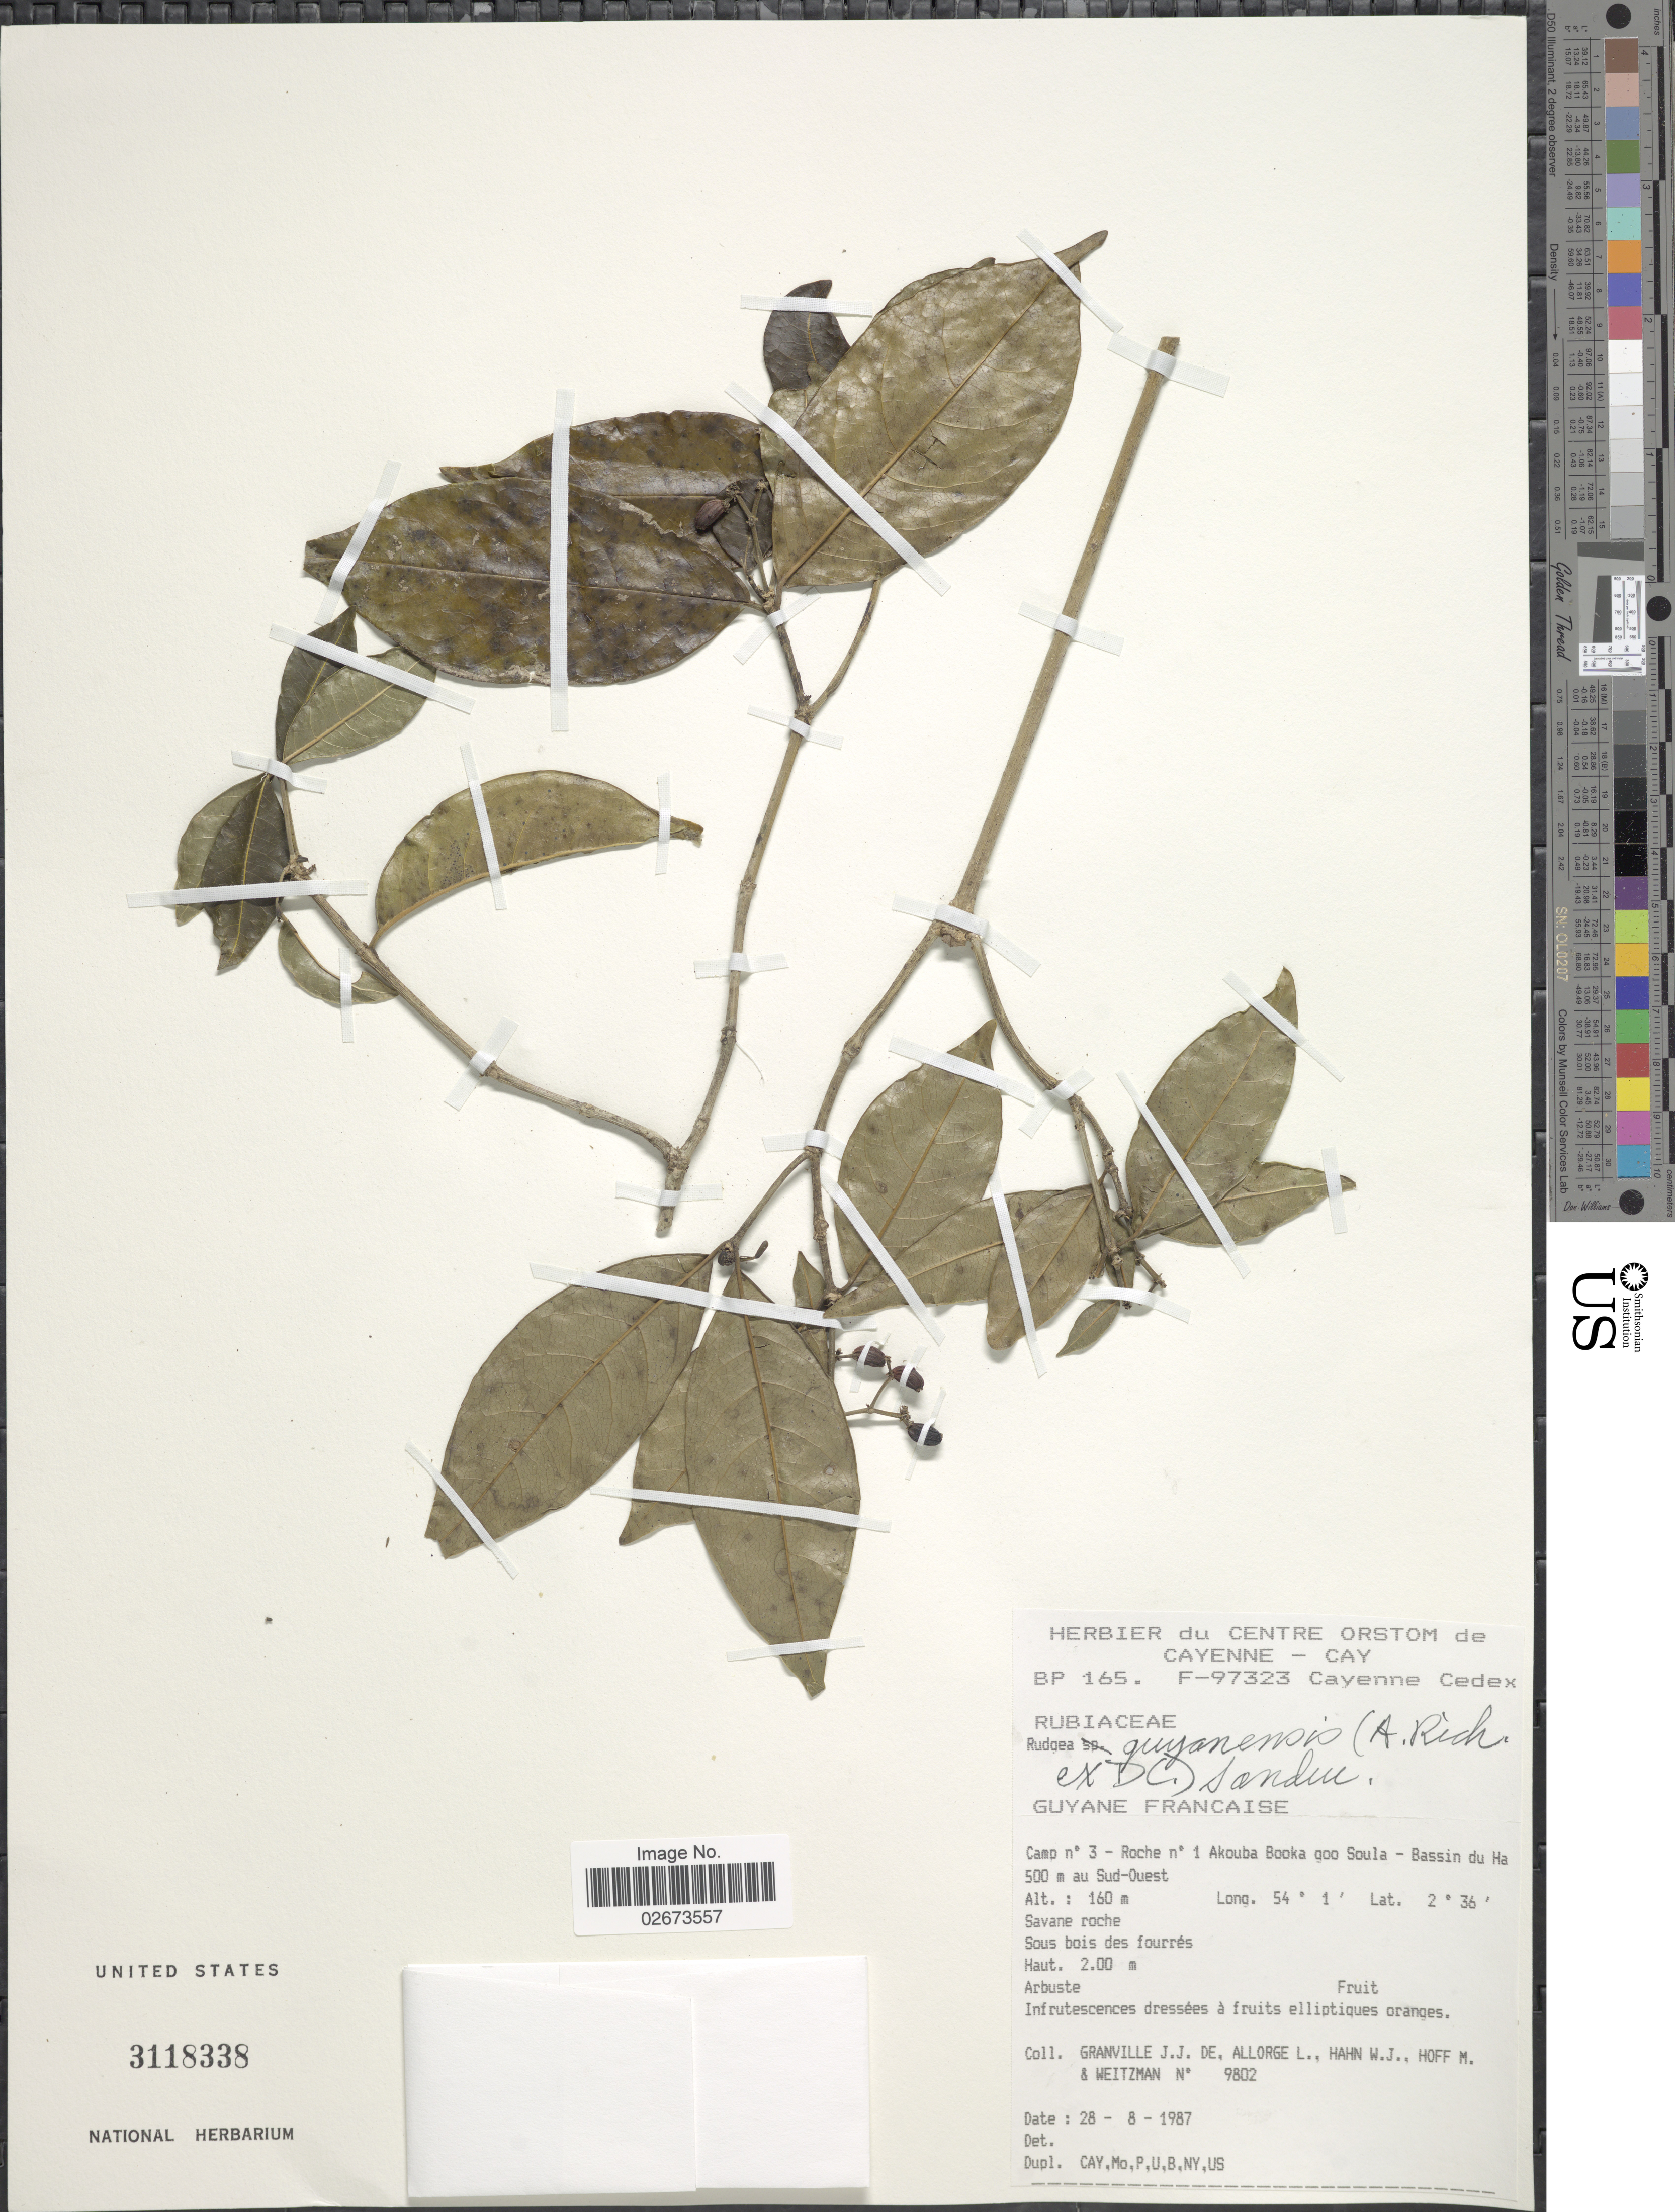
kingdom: Plantae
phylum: Tracheophyta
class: Magnoliopsida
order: Gentianales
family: Rubiaceae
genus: Rudgea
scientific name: Rudgea sp.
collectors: J.-J. de Granville, L. Allorge, W. J. Hahn, M. Hoff & Weitzman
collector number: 9802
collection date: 1987-08-28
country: French Guiana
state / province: Cayenne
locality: Guyane Francaise, Camp no 3 - Roche no 1 Akouba Booka ooo Soula - Bassin du Ha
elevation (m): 160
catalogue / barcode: US 3118338